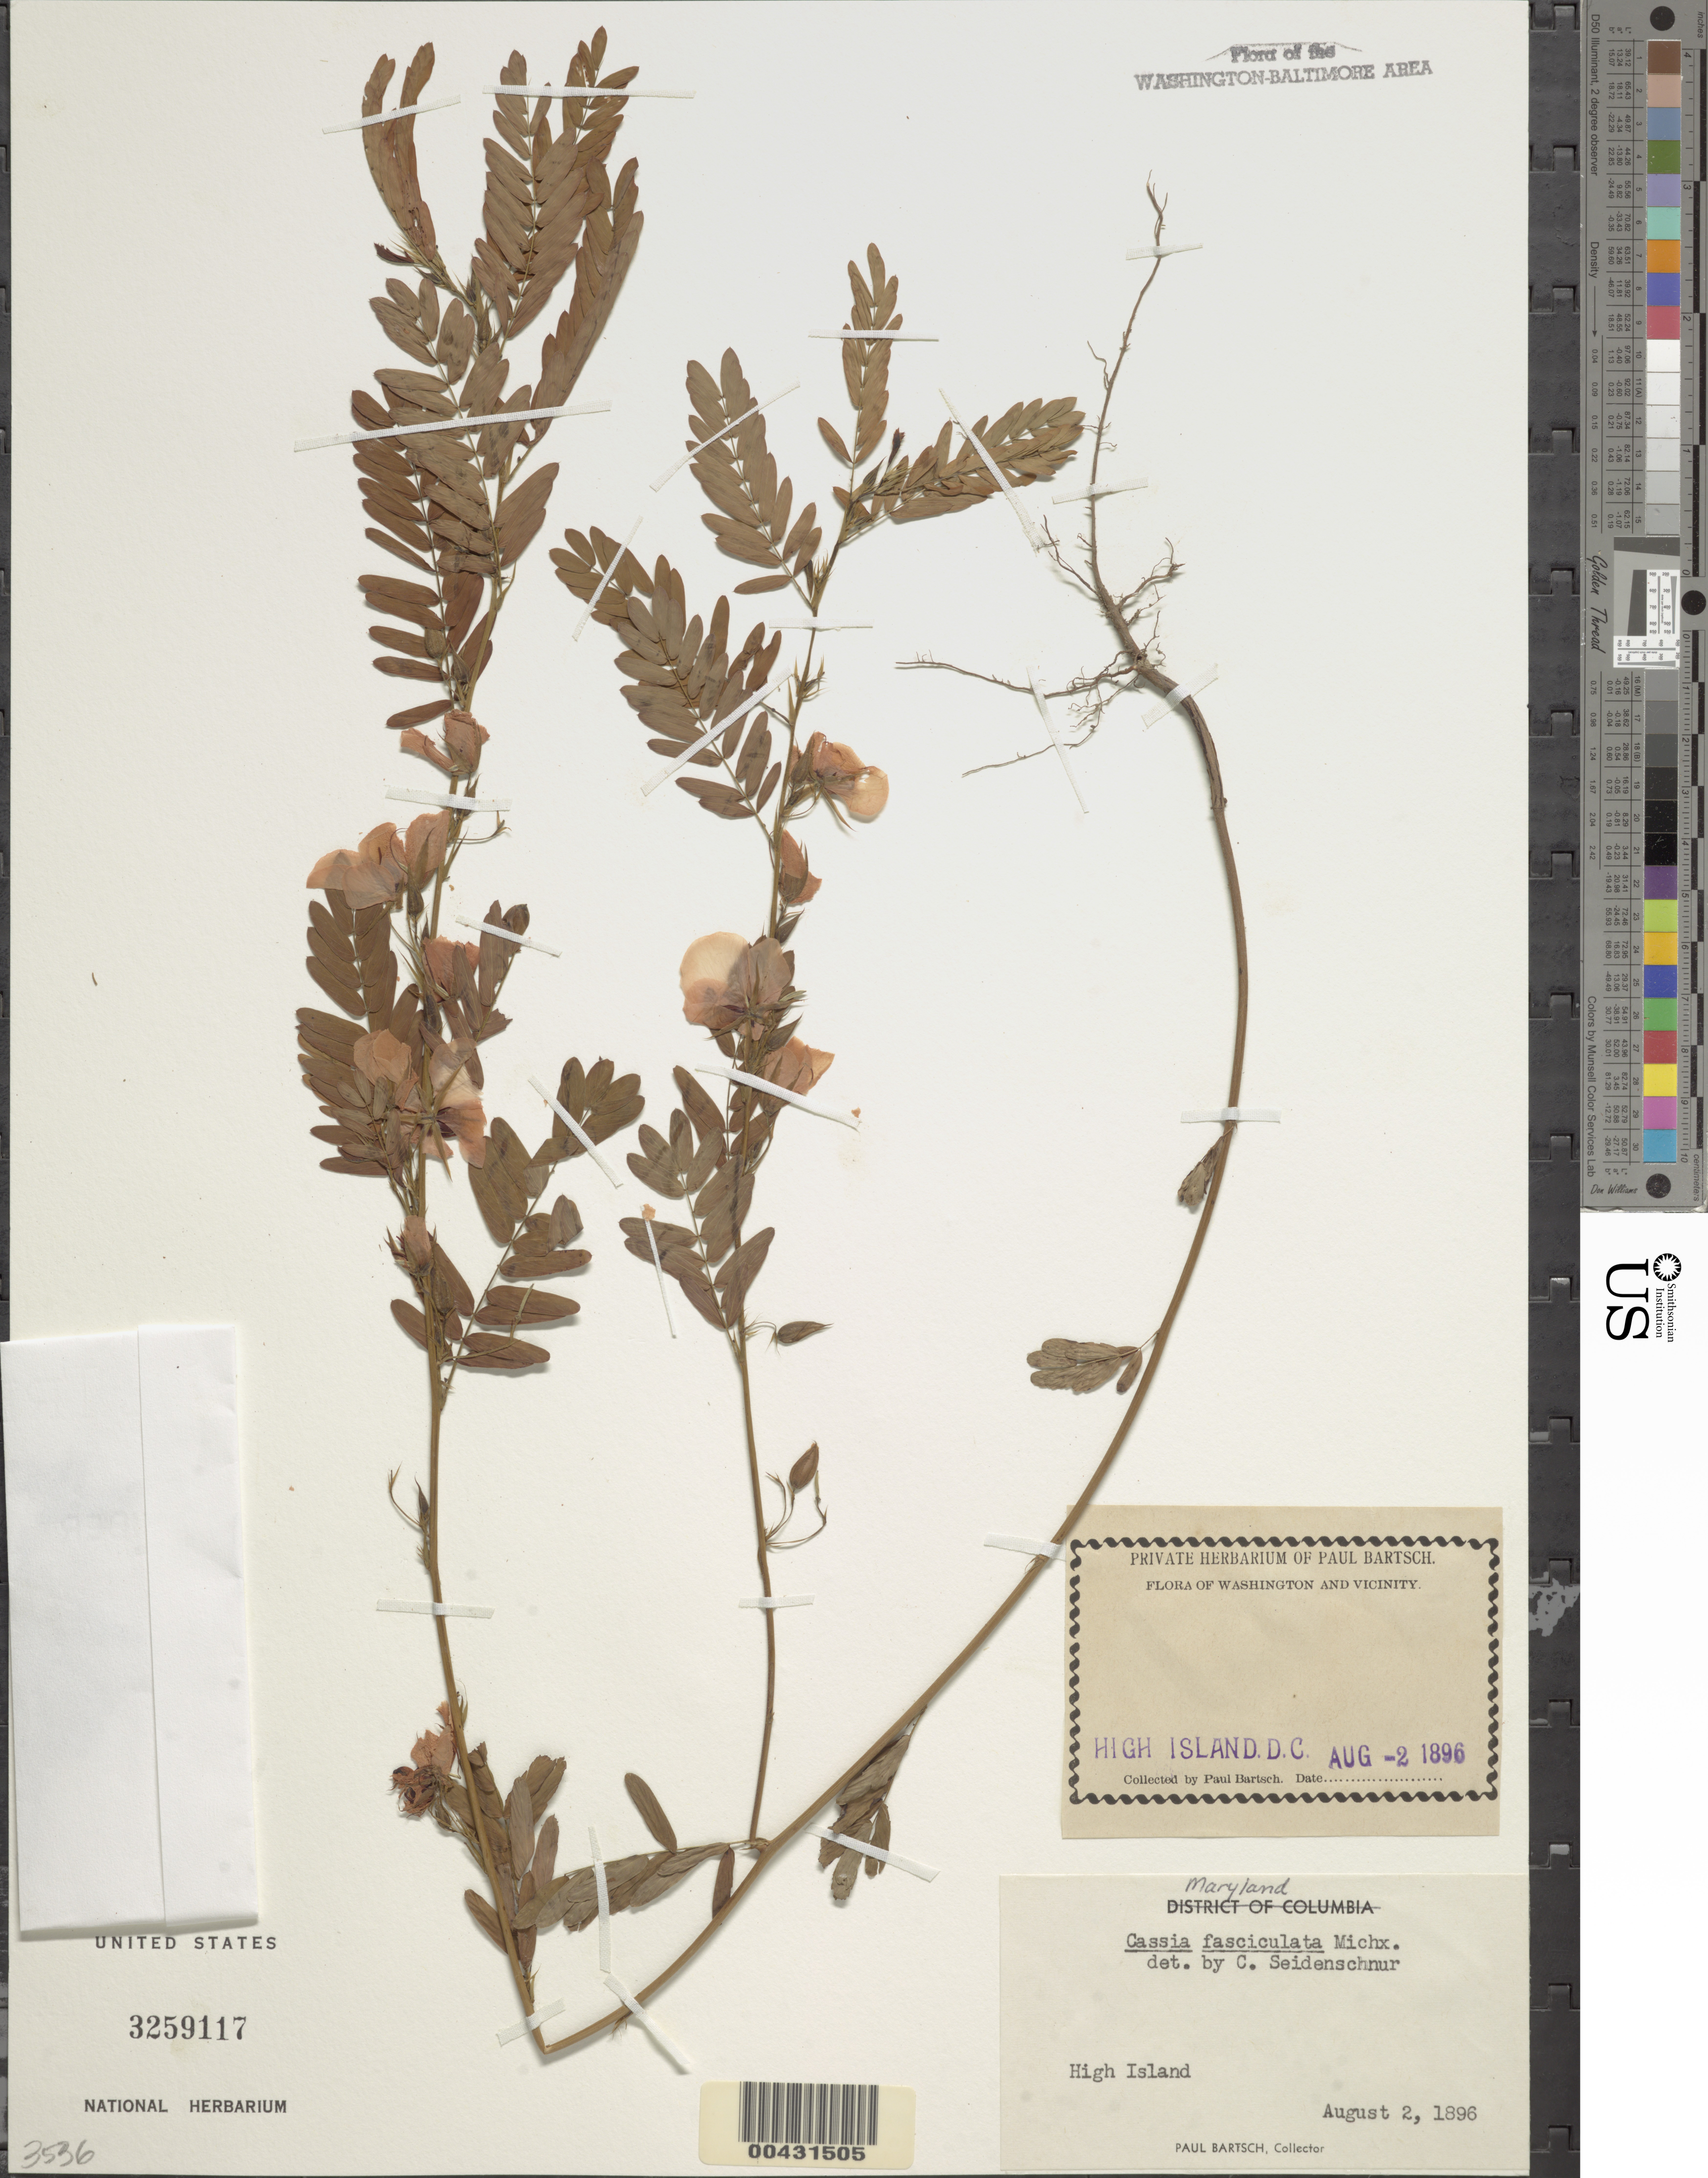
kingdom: Plantae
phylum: Tracheophyta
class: Magnoliopsida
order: Fabales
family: Fabaceae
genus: Chamaecrista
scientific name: Chamaecrista fasciculata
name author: (Michx.) Greene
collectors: P. Bartsch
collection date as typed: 02 Aug 1896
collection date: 1896-08-02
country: United States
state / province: Maryland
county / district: Montgomery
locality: High Island High Island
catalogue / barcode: US 3259117